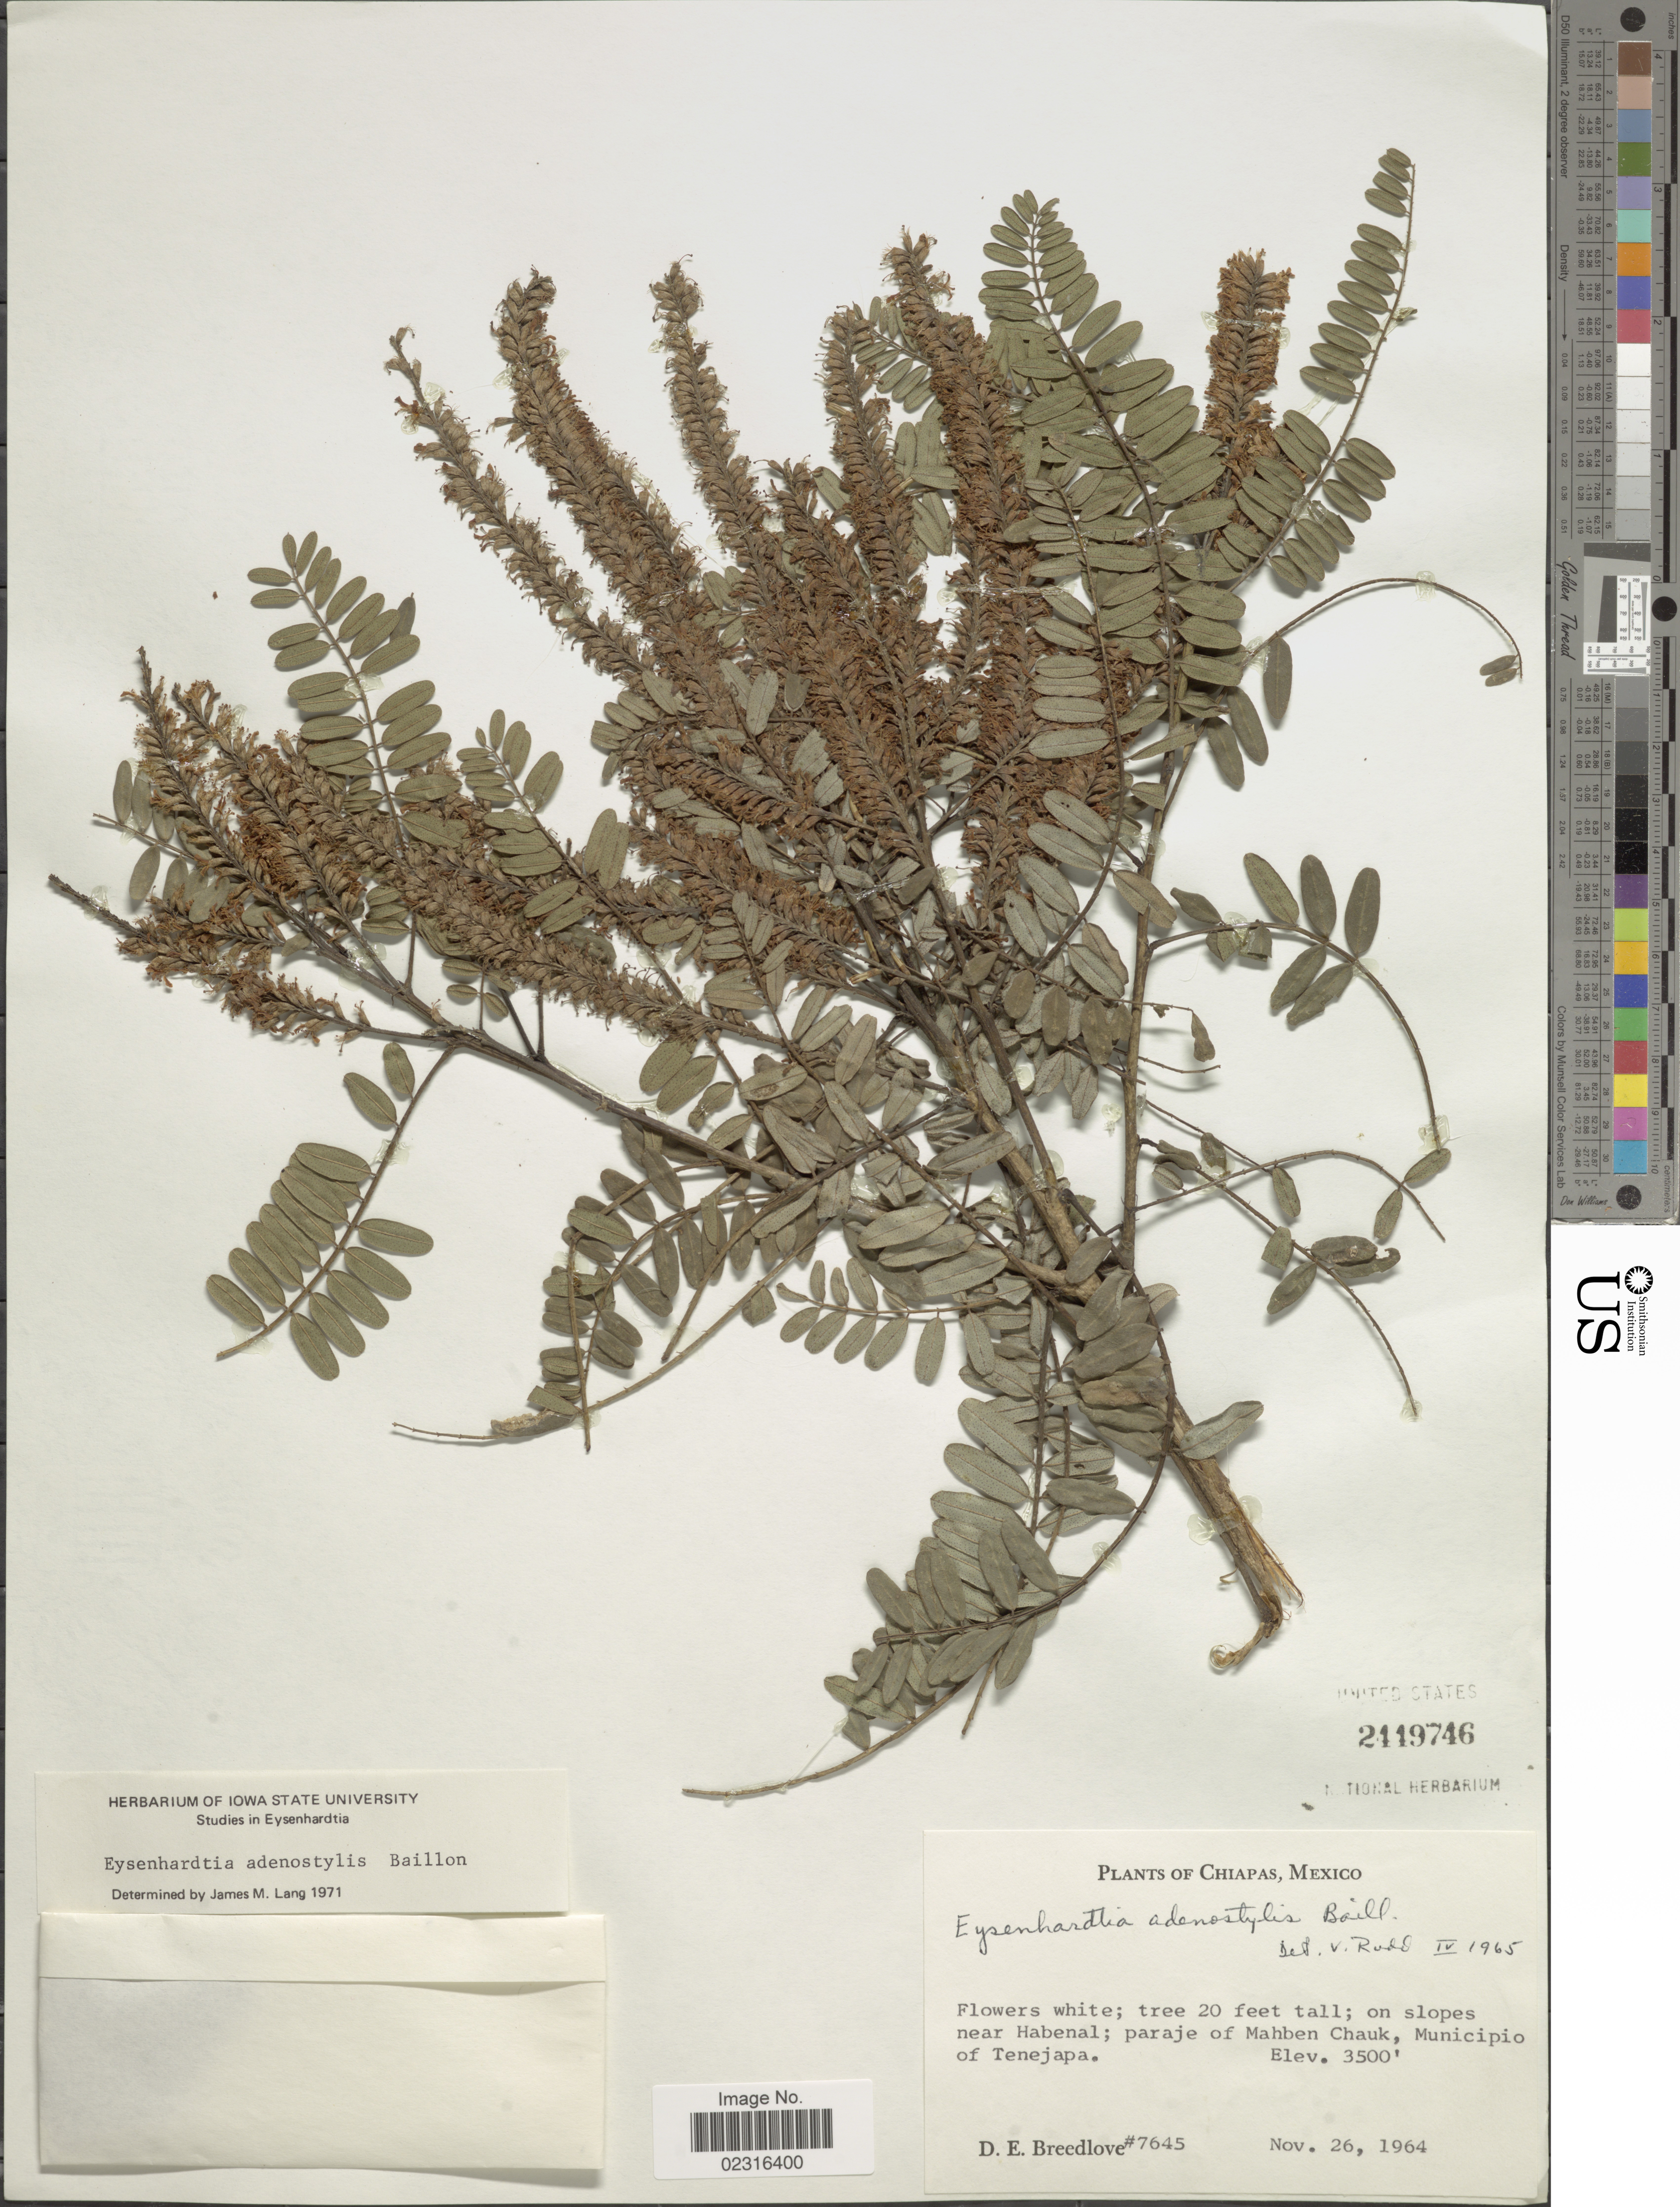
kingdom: Plantae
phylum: Tracheophyta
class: Magnoliopsida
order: Fabales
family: Fabaceae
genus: Eysenhardtia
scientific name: Eysenhardtia adenostylis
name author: Baill.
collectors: D. E. Breedlove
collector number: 7645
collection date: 1964-11-26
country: Mexico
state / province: Chiapas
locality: On slopes near Habenal; paraje of Mahben Chauk, Municipio of Tenejapa.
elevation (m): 1067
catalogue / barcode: US 2119746